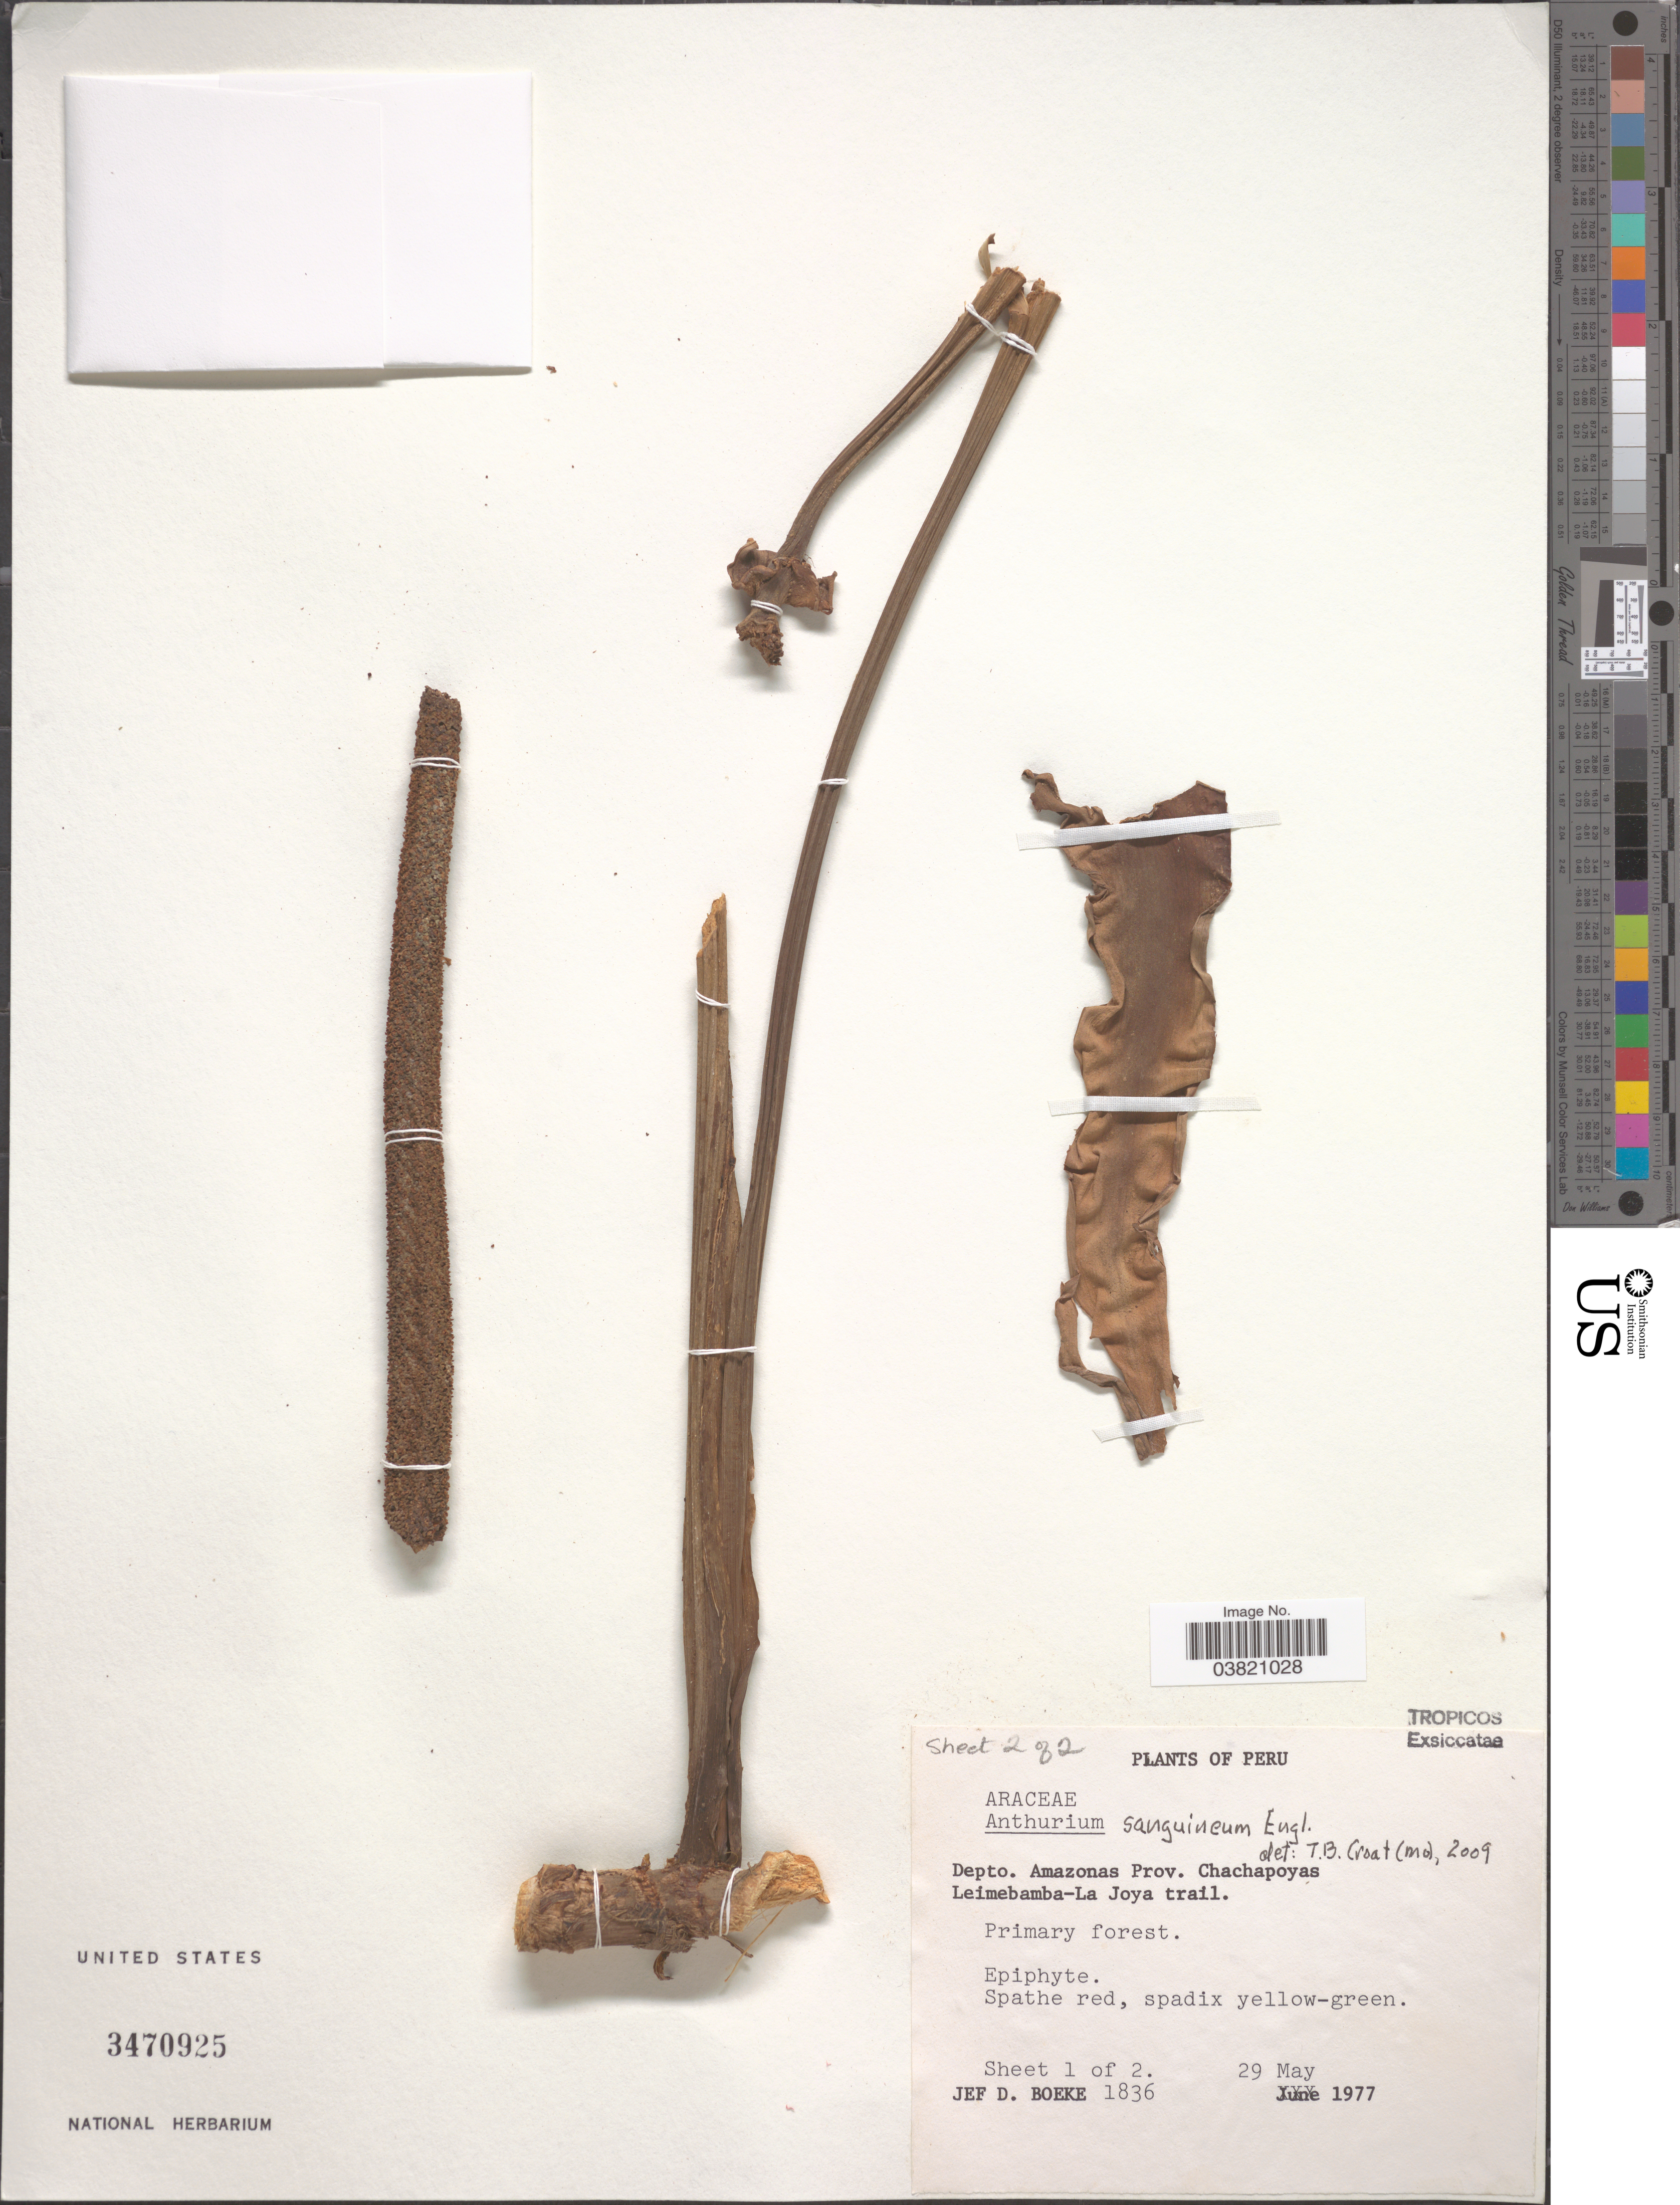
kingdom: Plantae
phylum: Tracheophyta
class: Liliopsida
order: Alismatales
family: Araceae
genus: Anthurium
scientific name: Anthurium sanguineum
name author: Engl.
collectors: J. Boeke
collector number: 1836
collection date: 1977-05-29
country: Peru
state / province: Amazonas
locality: Depto. Amazonas Prov. Chachapoyas. Leimebamba-La Joya trail.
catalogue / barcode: US 3470925